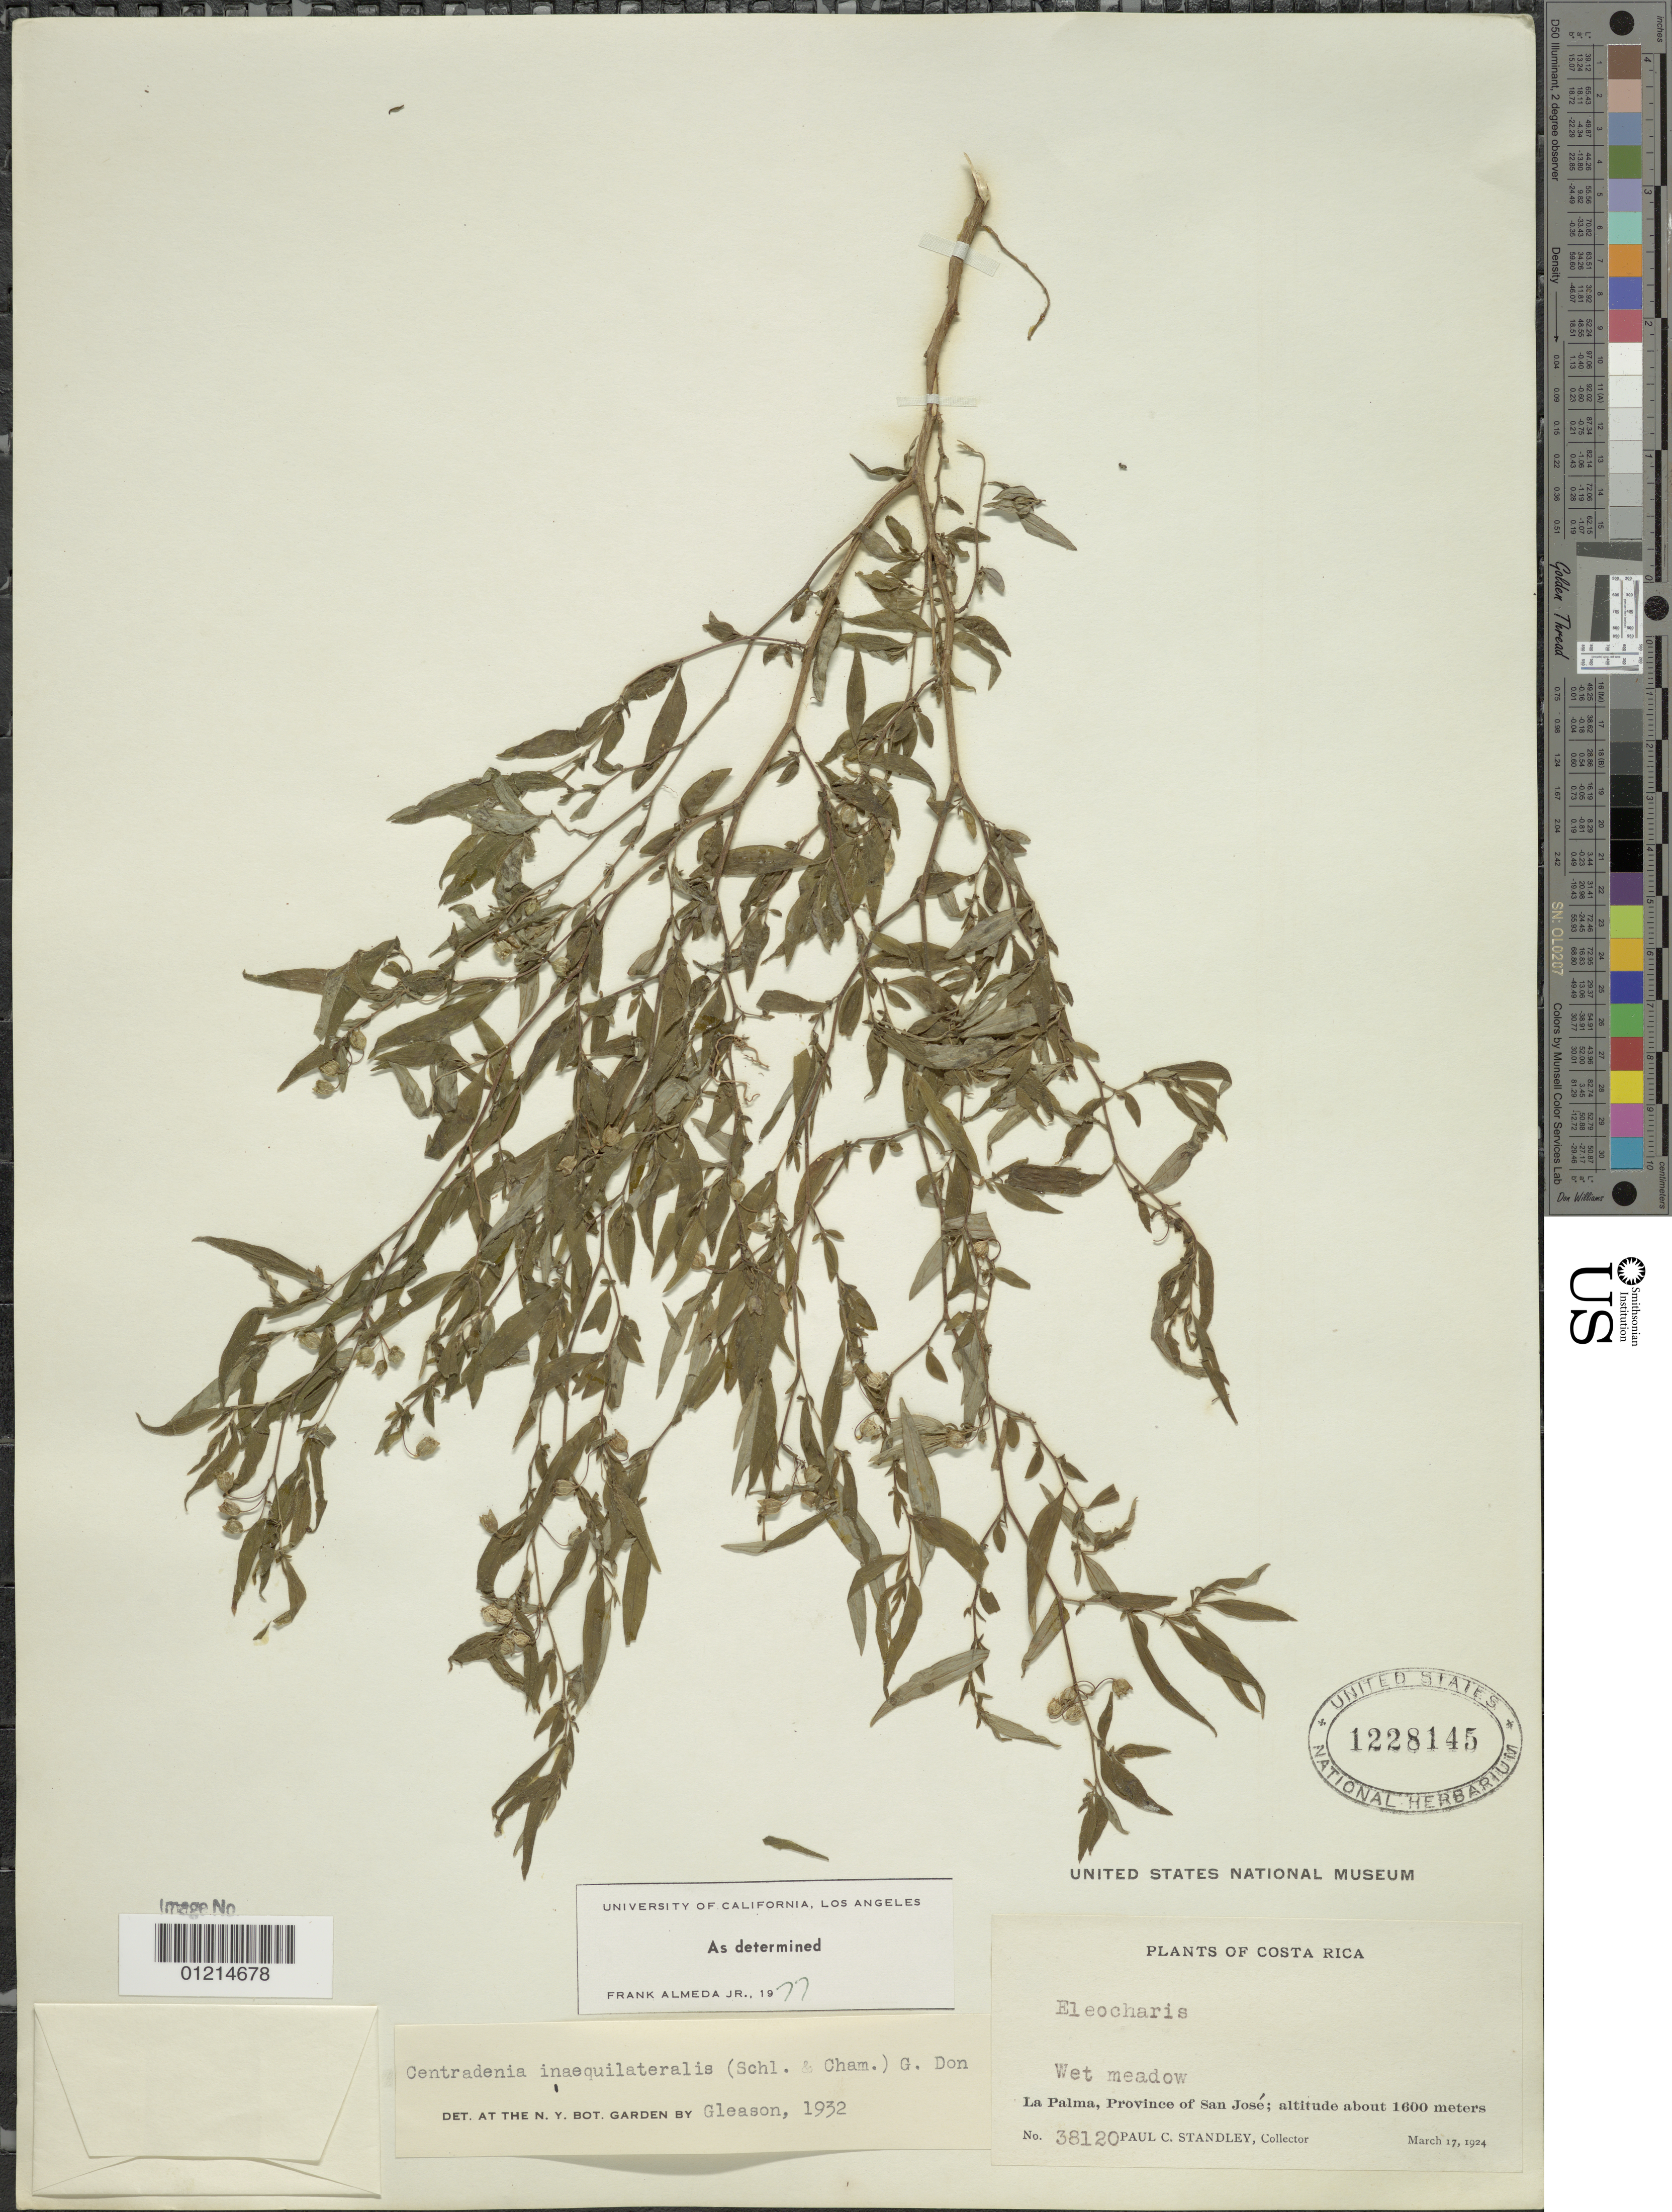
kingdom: Plantae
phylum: Tracheophyta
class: Magnoliopsida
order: Myrtales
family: Melastomataceae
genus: Centradenia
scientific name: Centradenia inaequilateralis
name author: (Gleason) G. Don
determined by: Gleason, --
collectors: P. C. Standley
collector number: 38120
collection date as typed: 17 Mar 1924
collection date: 1924-03-17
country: Costa Rica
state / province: San José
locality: La Palma.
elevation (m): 1600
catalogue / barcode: US 1228145